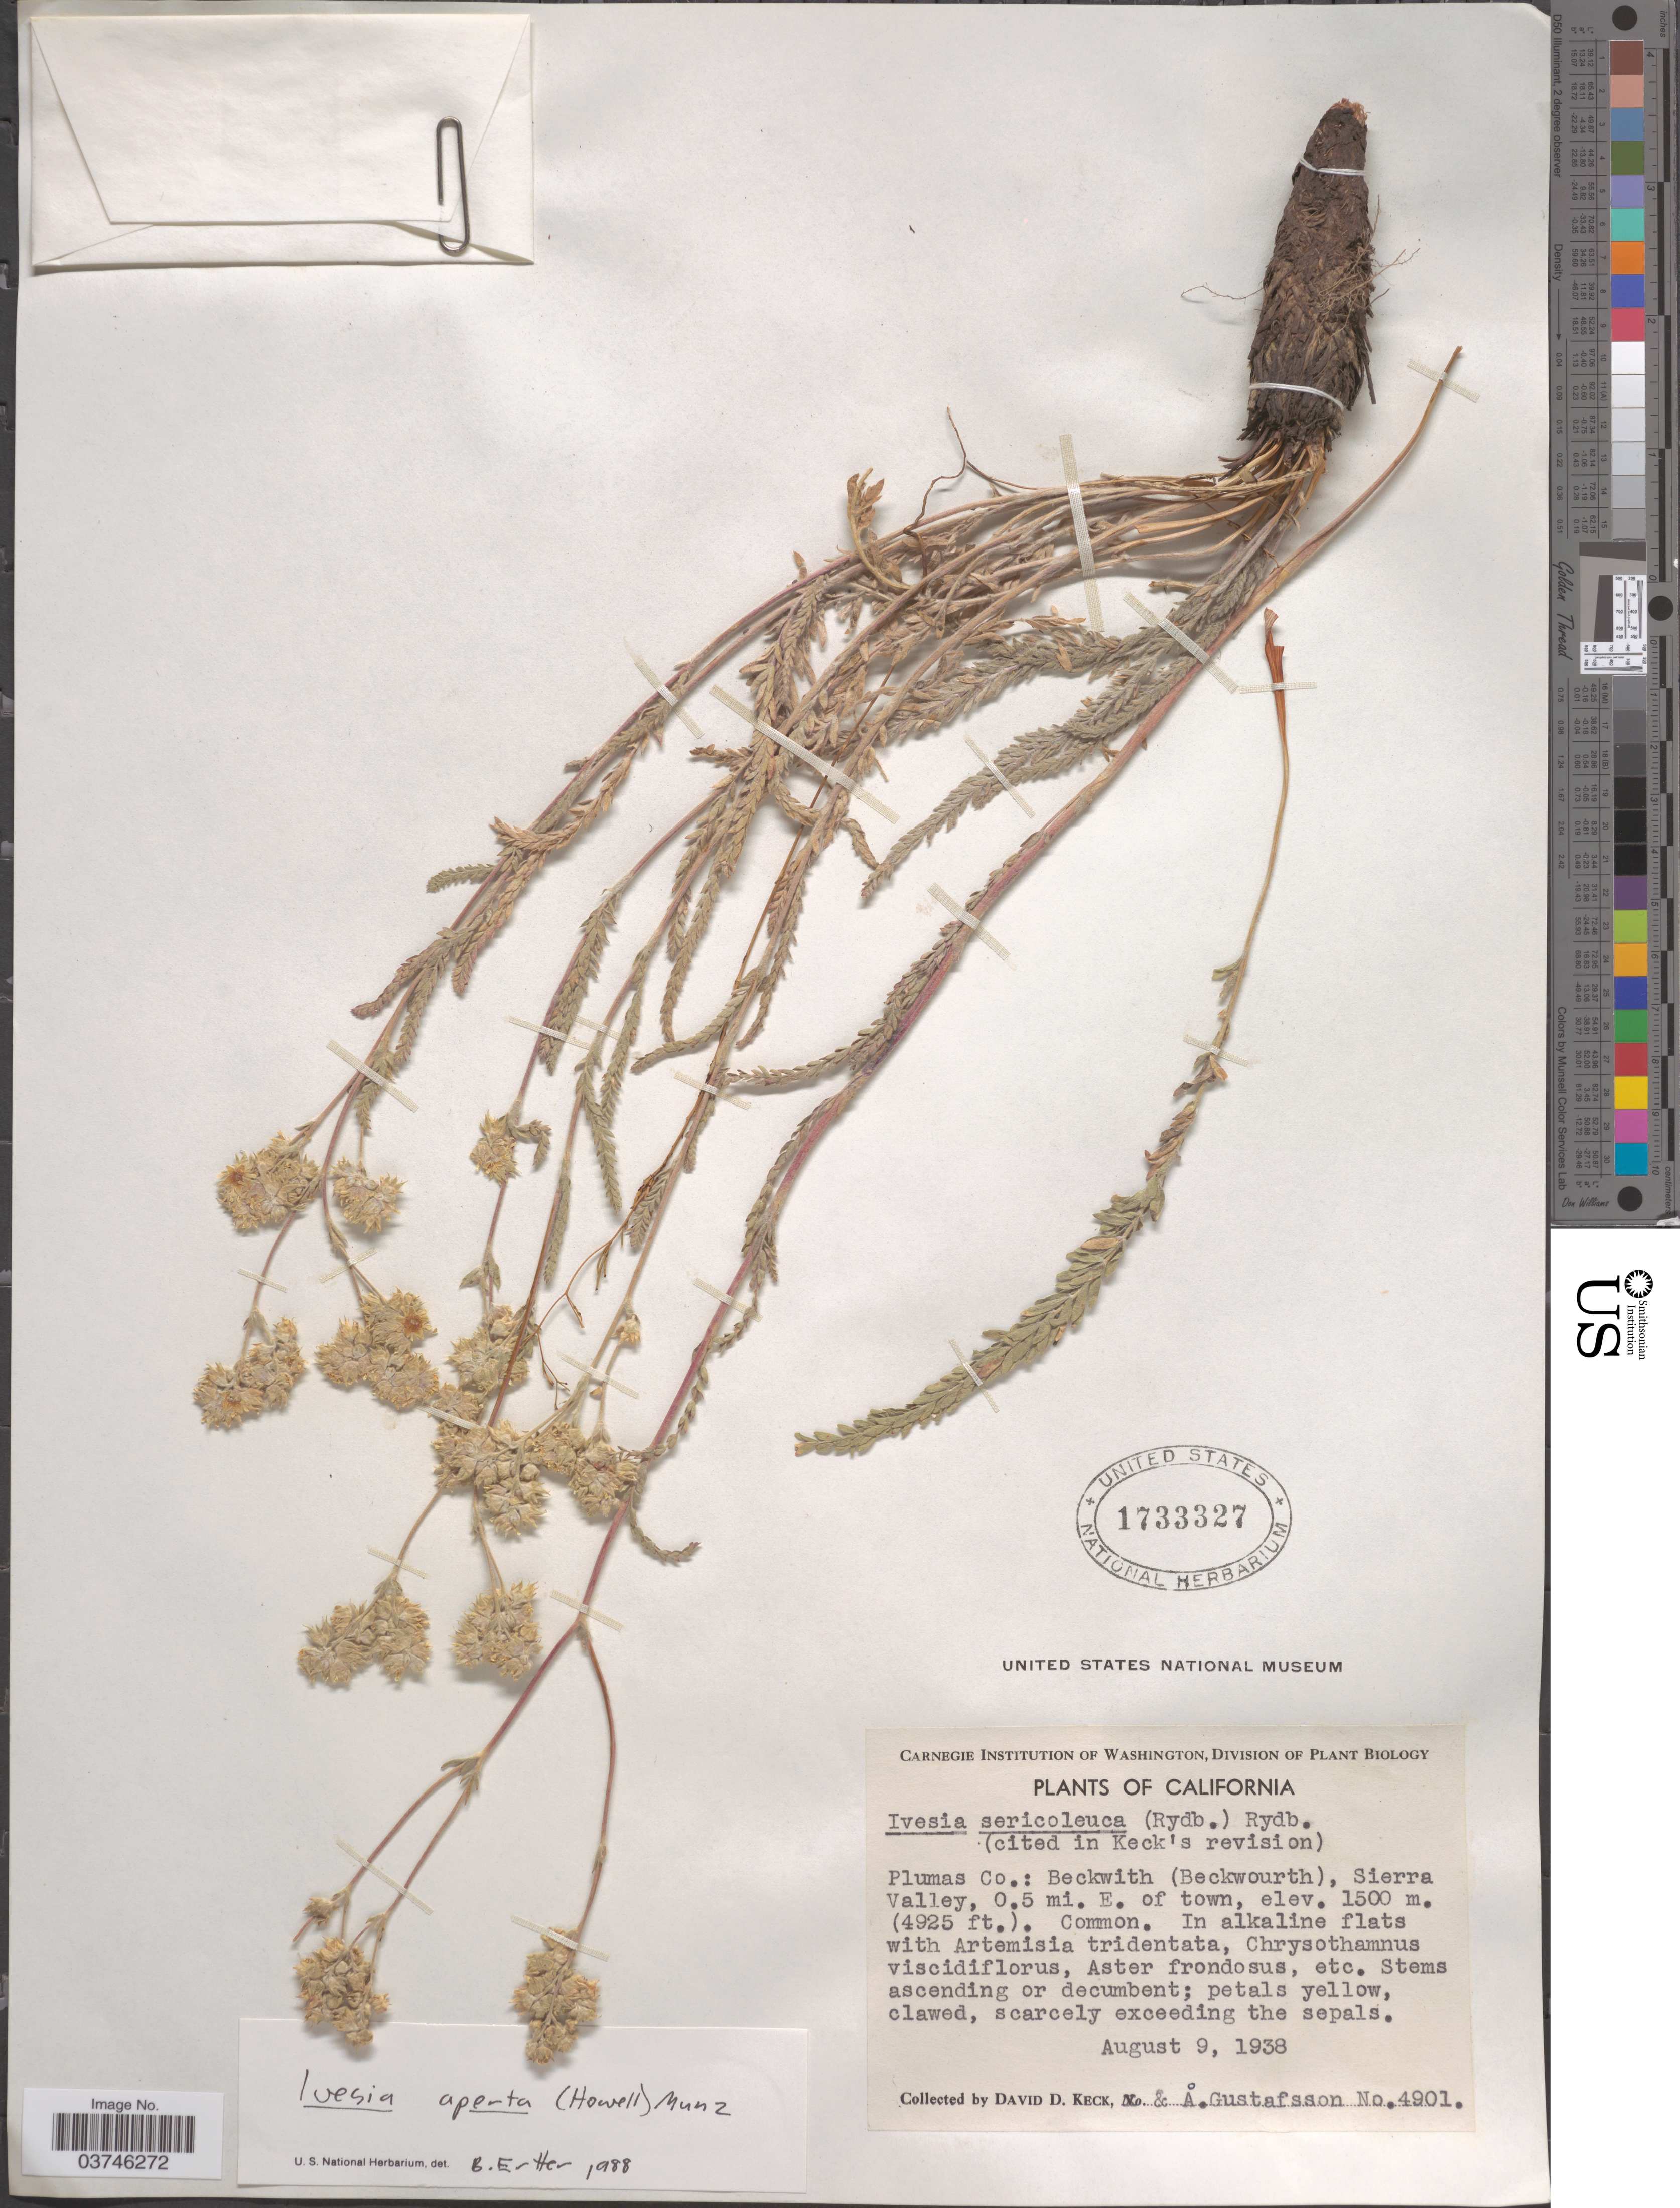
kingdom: Plantae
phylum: Tracheophyta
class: Magnoliopsida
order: Rosales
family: Rosaceae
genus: Potentilla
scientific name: Potentilla aperta var. aperta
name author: J.T. Howell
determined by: Strong, Mark T., (BOT), Smithsonian Institution - National Museum of Natural History (UNITED STATES)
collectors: D. D. Keck & A. Gustafsson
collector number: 4901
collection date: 1938-08-09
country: United States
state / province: California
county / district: Plumas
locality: Plumas Co.: Beckwith (Beckwourth), Sierra Valley, 0.5 mi. E. of town.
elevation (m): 1500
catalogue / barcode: US 1733327